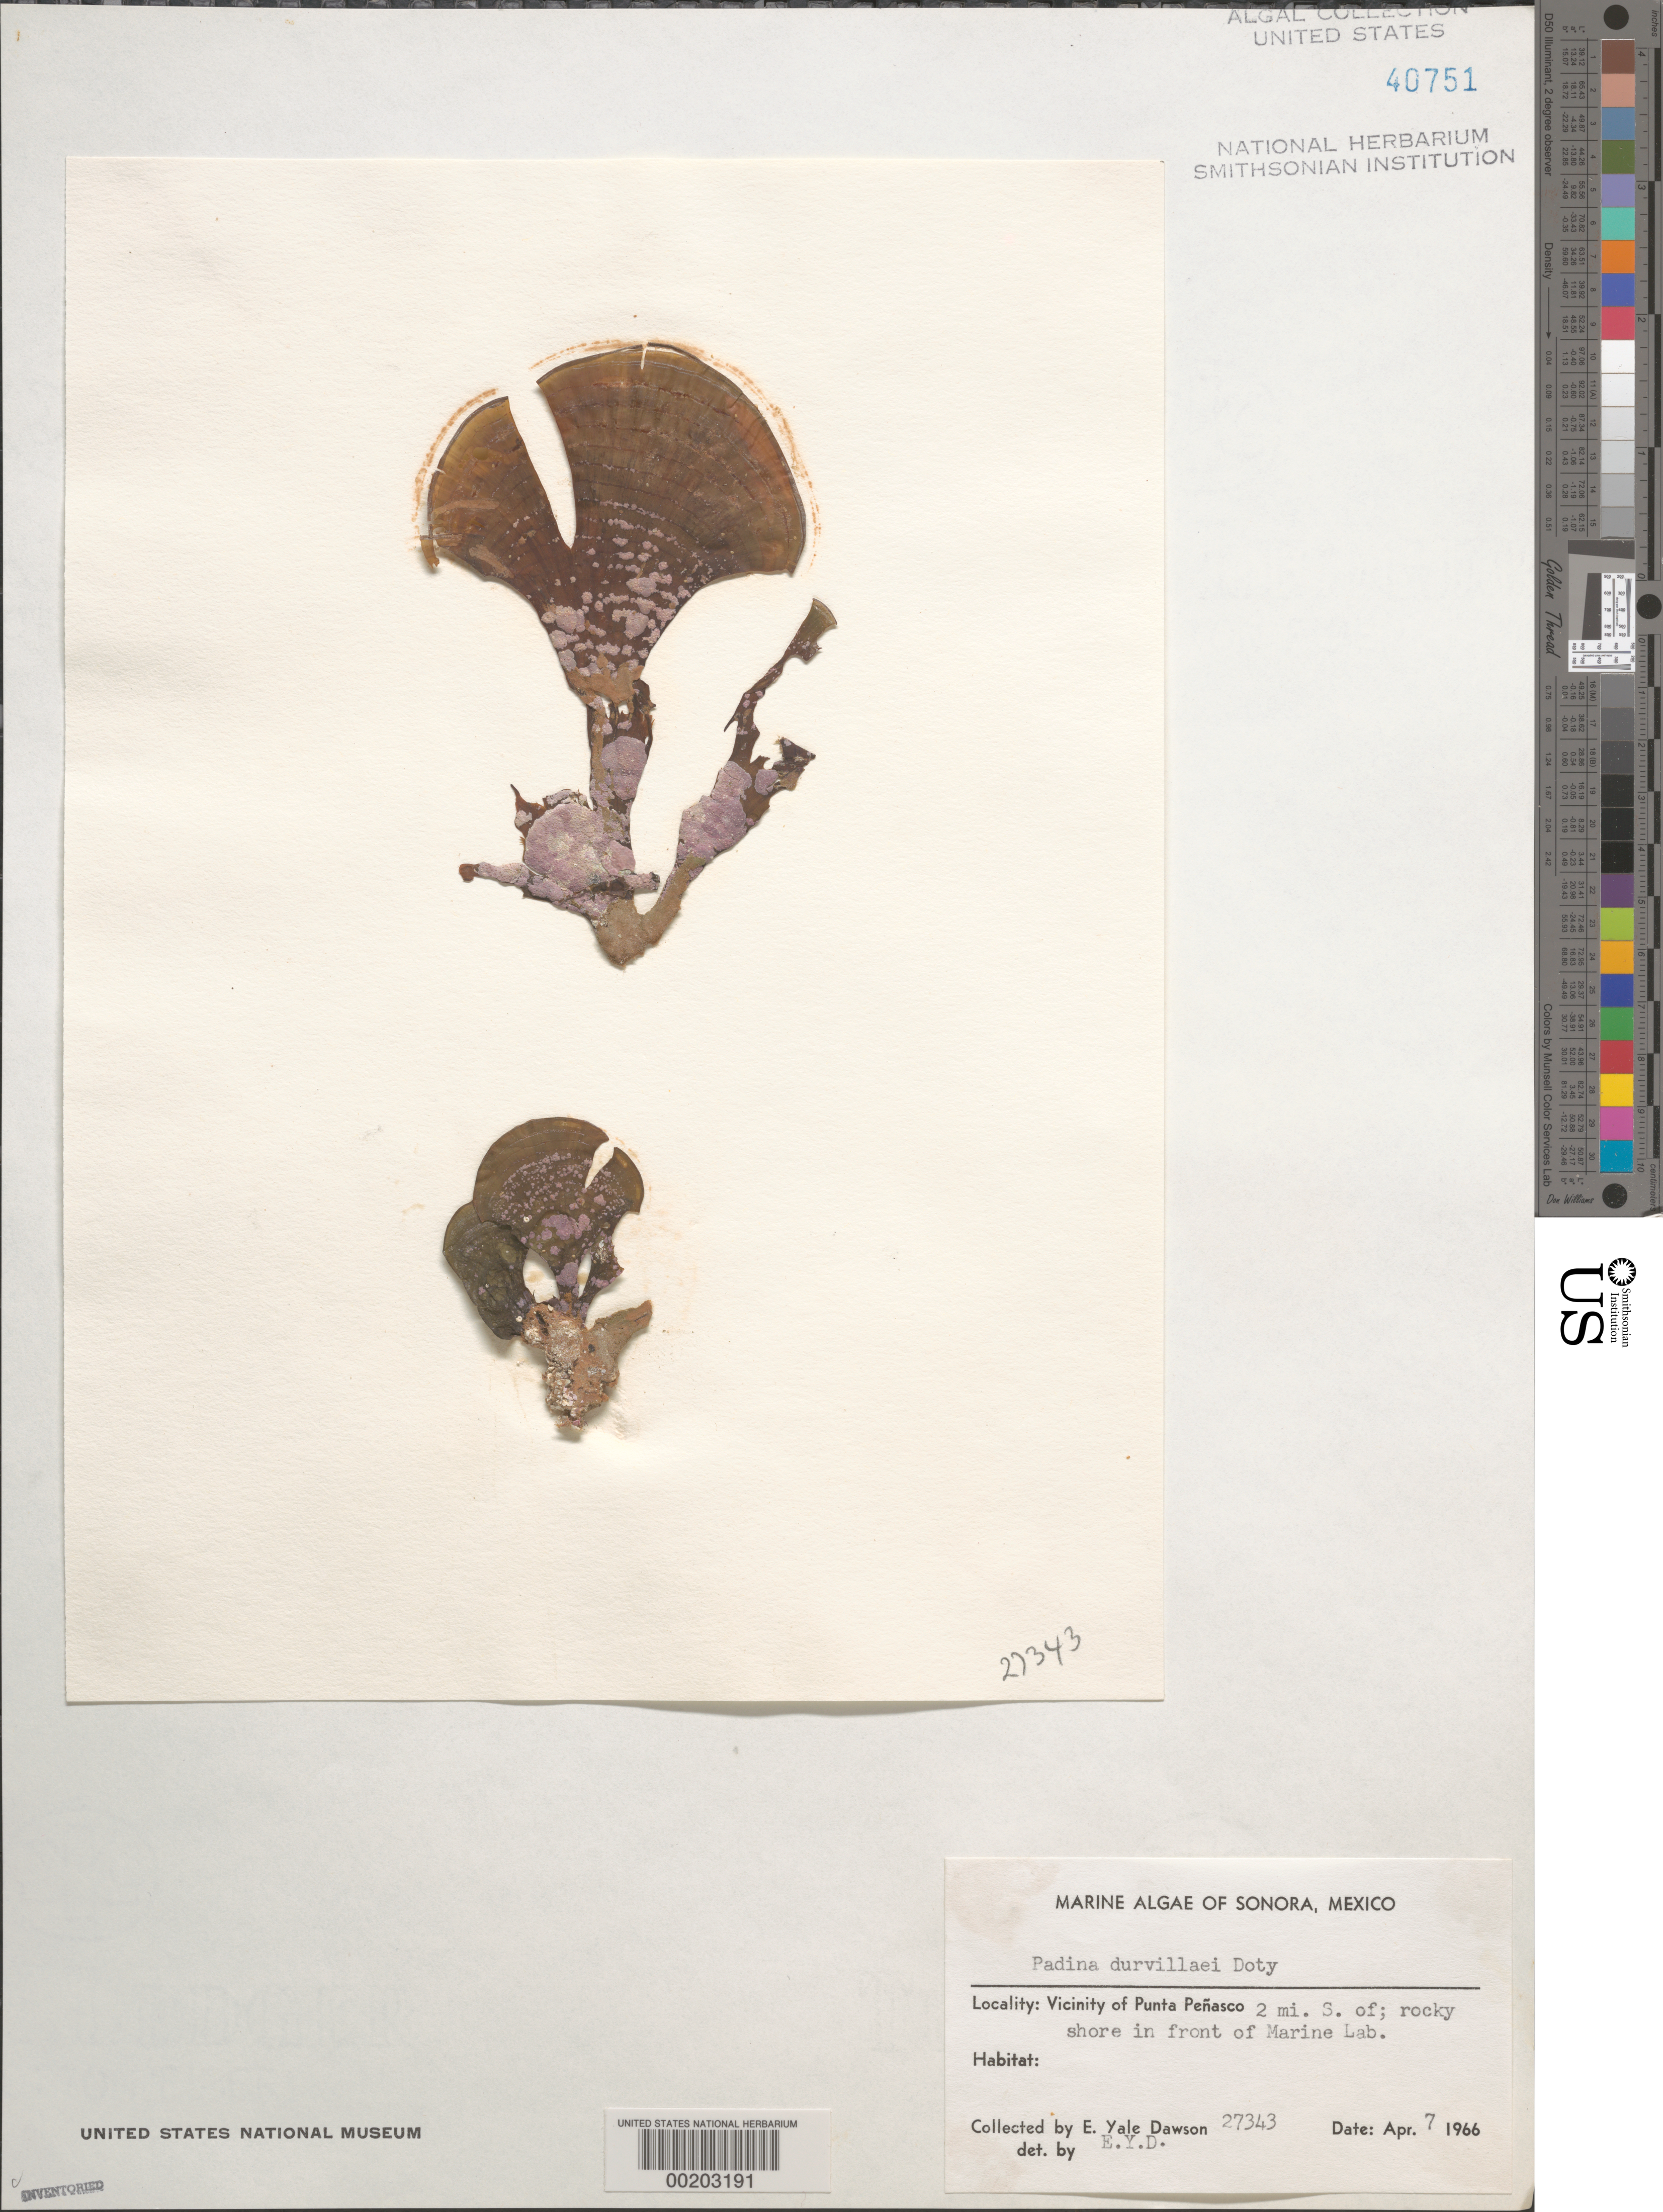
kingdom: Chromista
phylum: Ochrophyta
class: Phaeophyceae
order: Dictyotales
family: Dictyotaceae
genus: Padina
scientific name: Padina durvillaei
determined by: Dawson, E. Y.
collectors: E. Y. Dawson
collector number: EYD 27343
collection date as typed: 07 Apr 1966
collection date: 1966-04-07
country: Mexico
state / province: Sonora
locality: Marine laboratory shore, 2 miles south of Punta Penasco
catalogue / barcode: US 40751